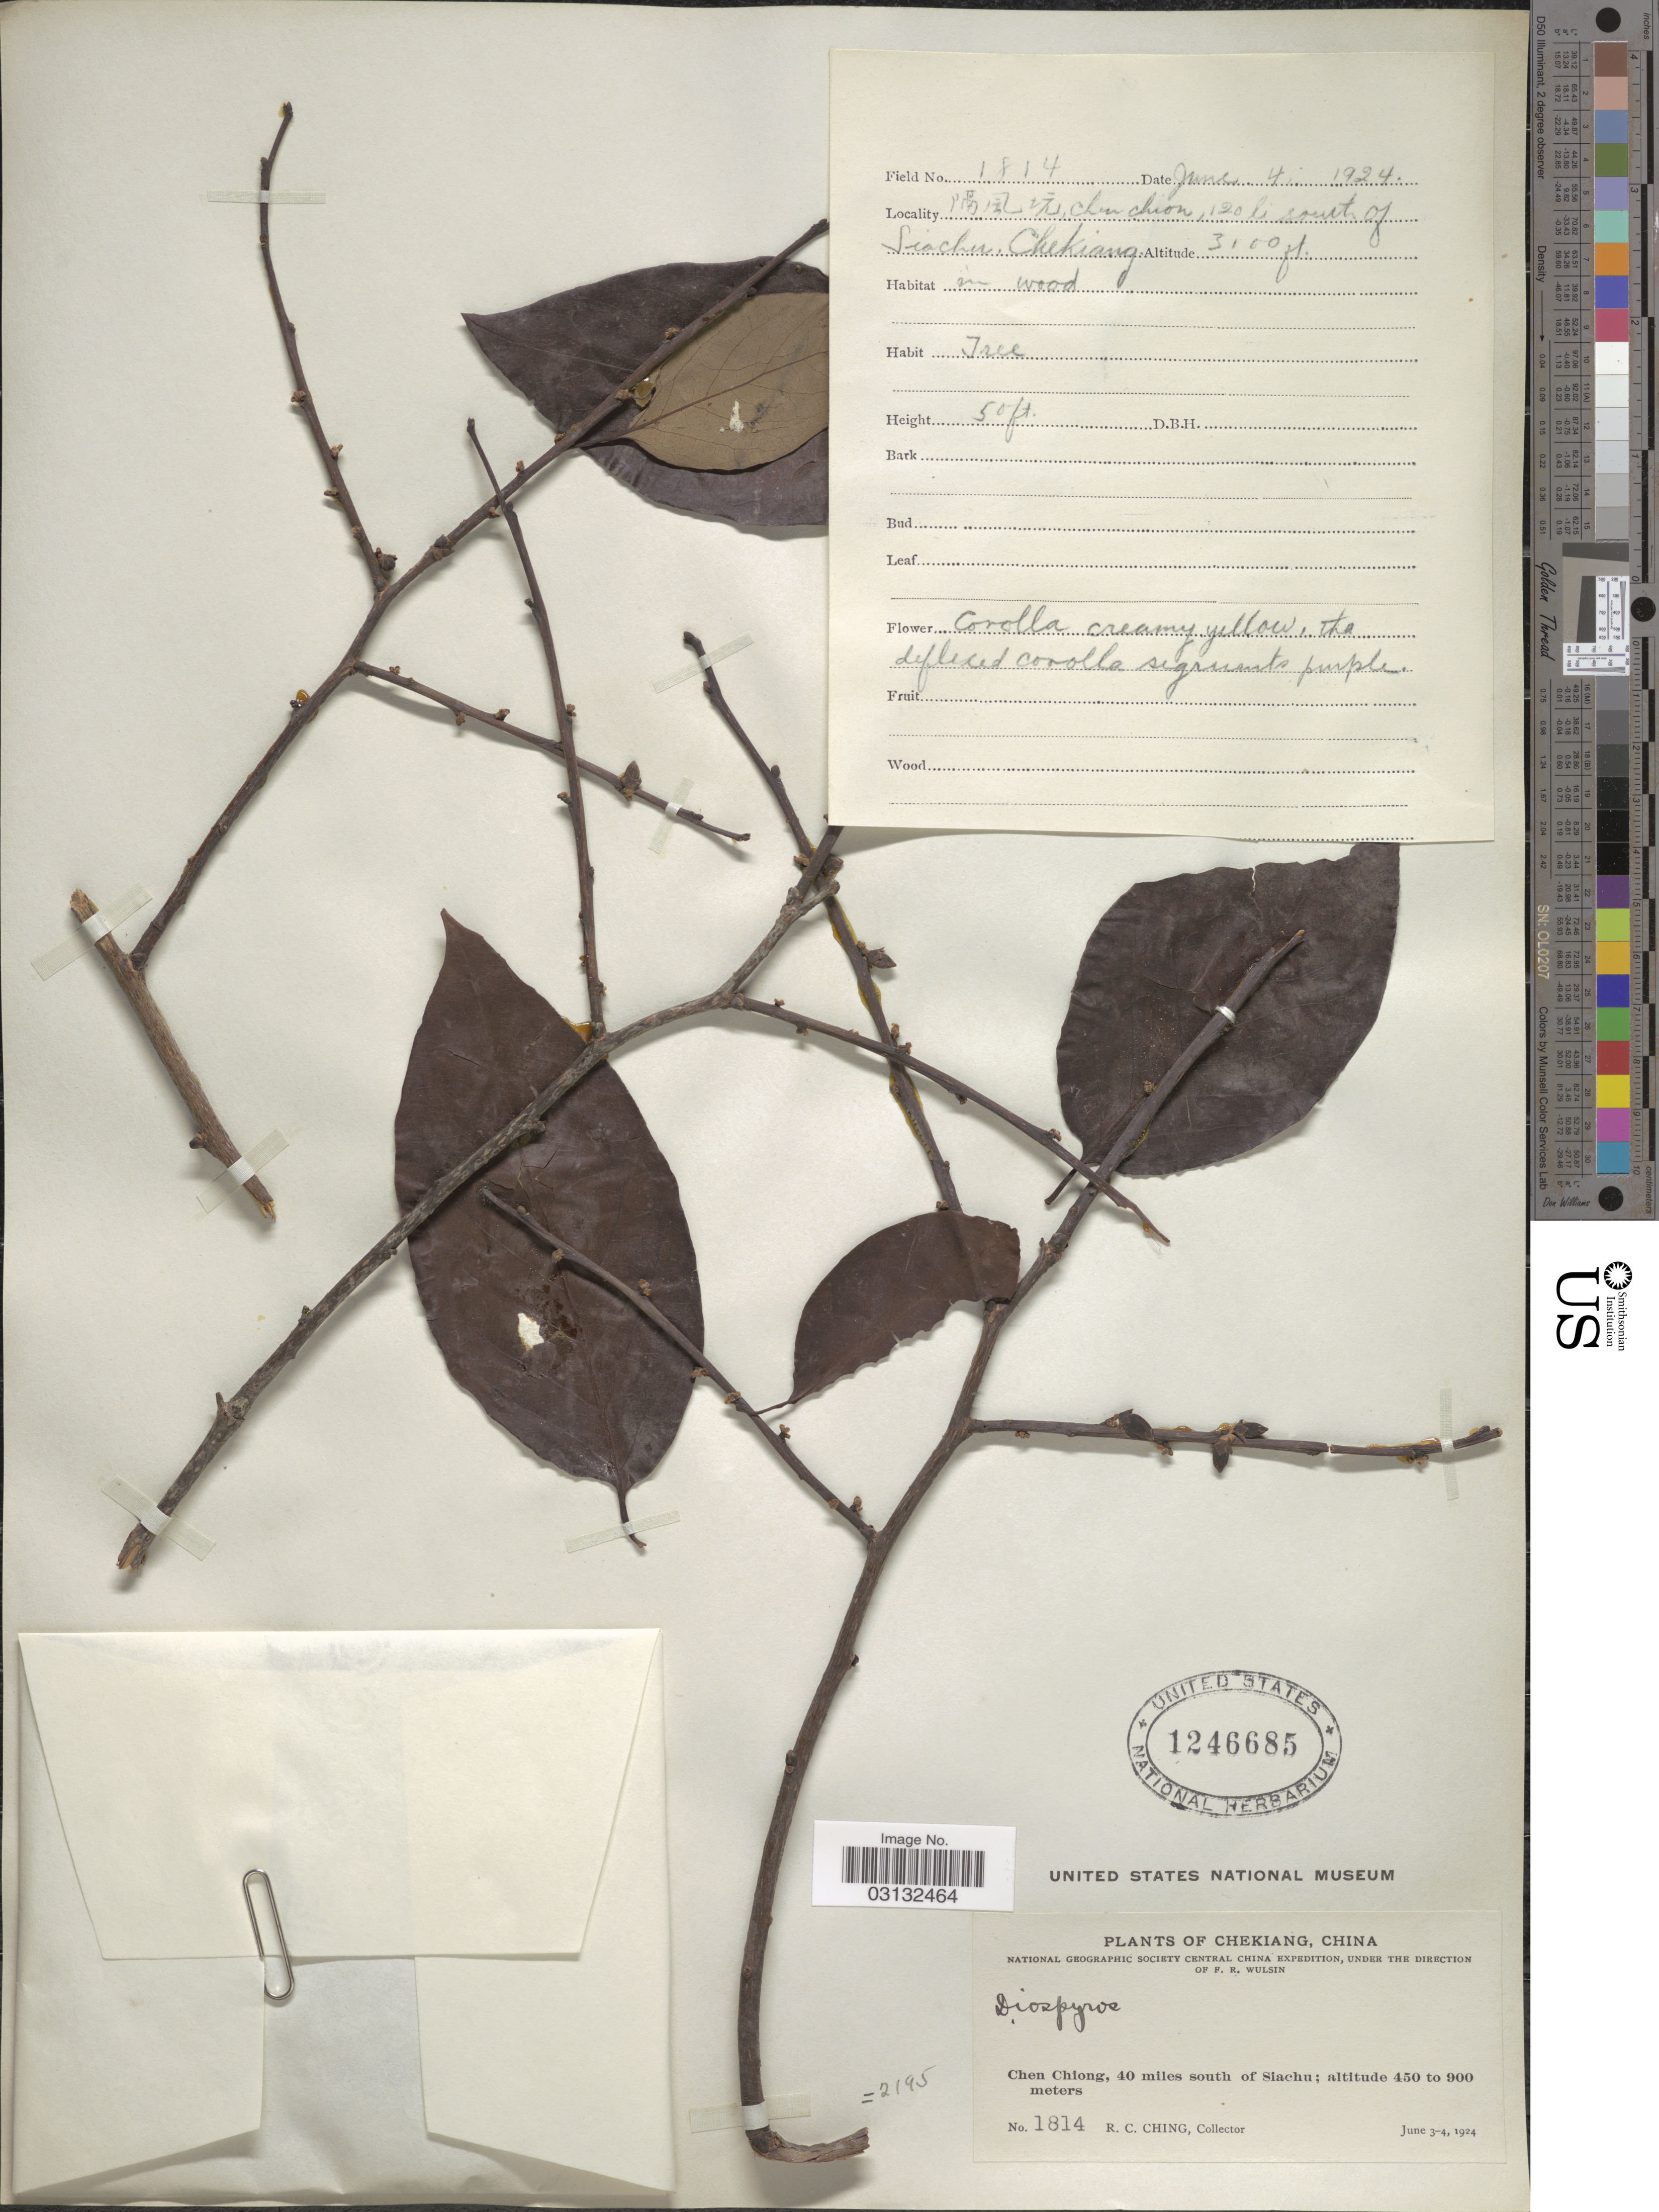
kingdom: Plantae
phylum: Tracheophyta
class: Magnoliopsida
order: Ericales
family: Ebenaceae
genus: Diospyros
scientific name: Diospyros sp.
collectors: R. C. Ching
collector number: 1814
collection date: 1934-06-04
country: China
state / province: Zhejiang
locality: Chekiang. Chen Chiong, 40 miles south of Siachu. Chen Chion, 120 li south of Siachu.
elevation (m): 945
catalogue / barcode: US 1246685